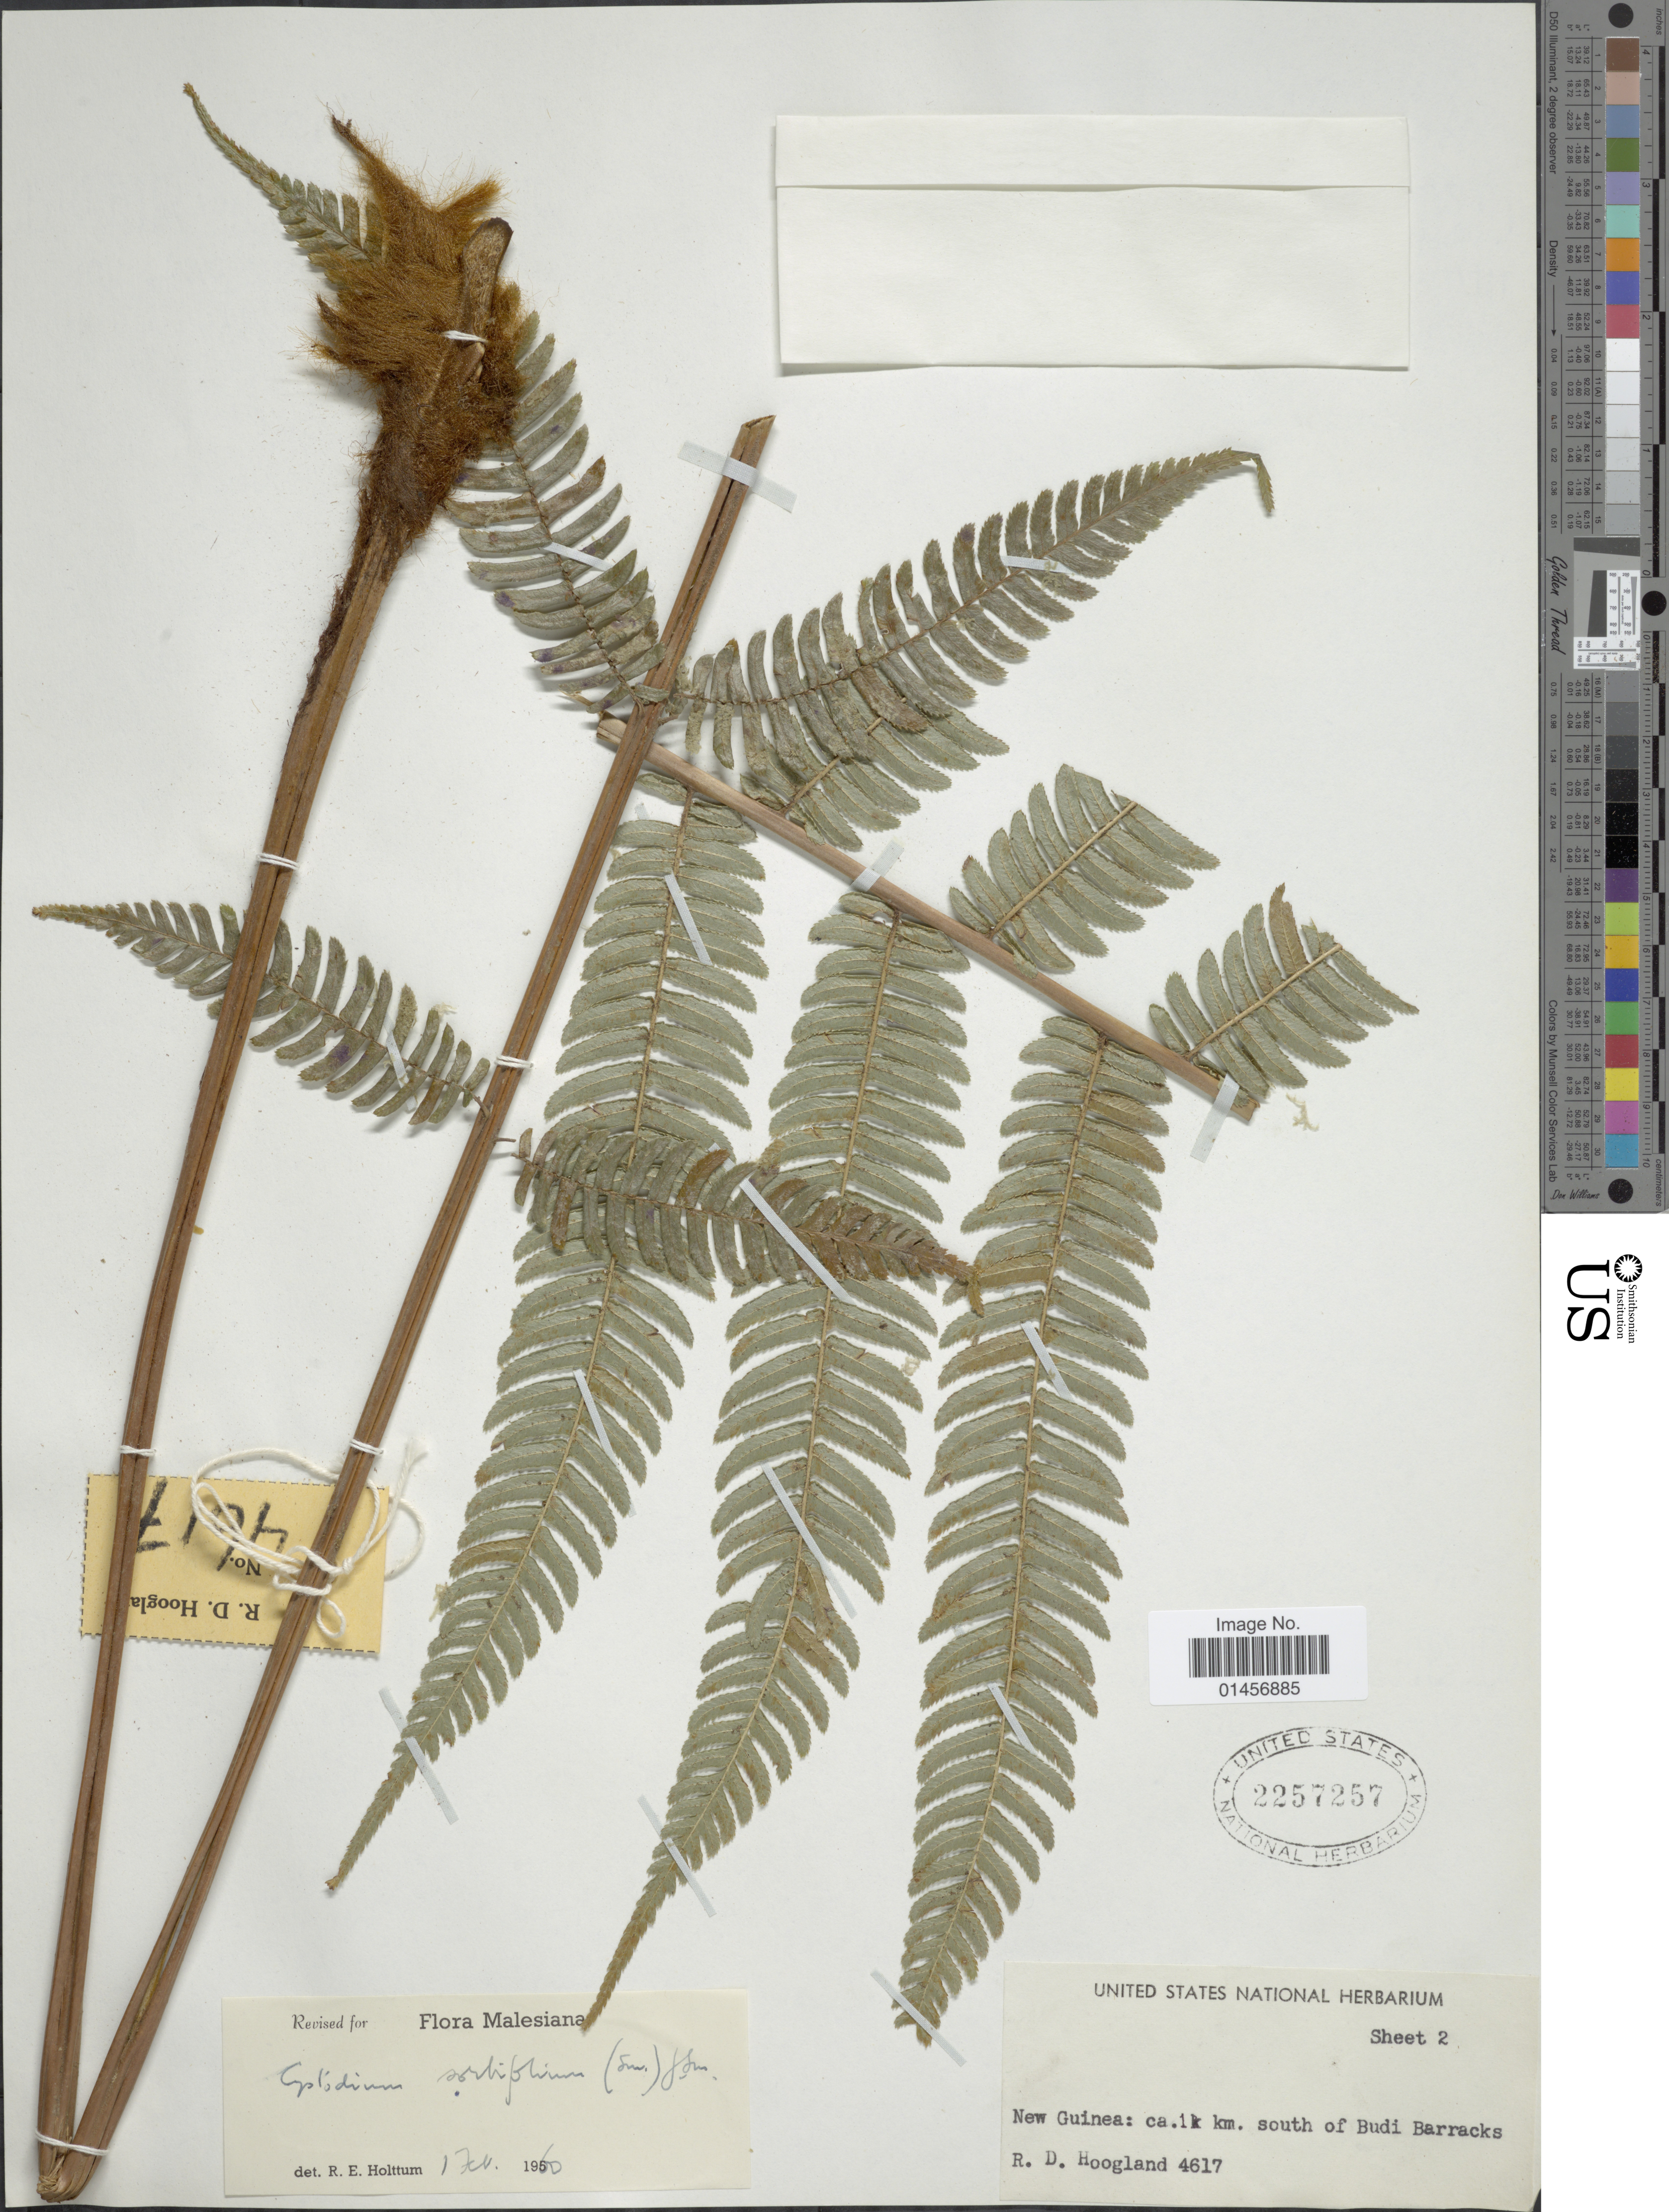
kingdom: Plantae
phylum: Tracheophyta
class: Polypodiopsida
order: Polypodiales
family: Cystodiaceae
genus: Cystodium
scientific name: Cystodium sorbifolium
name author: (J. Sm.) J. Sm.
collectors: R. D. Hoogland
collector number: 4617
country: Papua New Guinea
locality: New Guinea: ca. 1 km. south of Budi Barracks.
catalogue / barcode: US 2257257